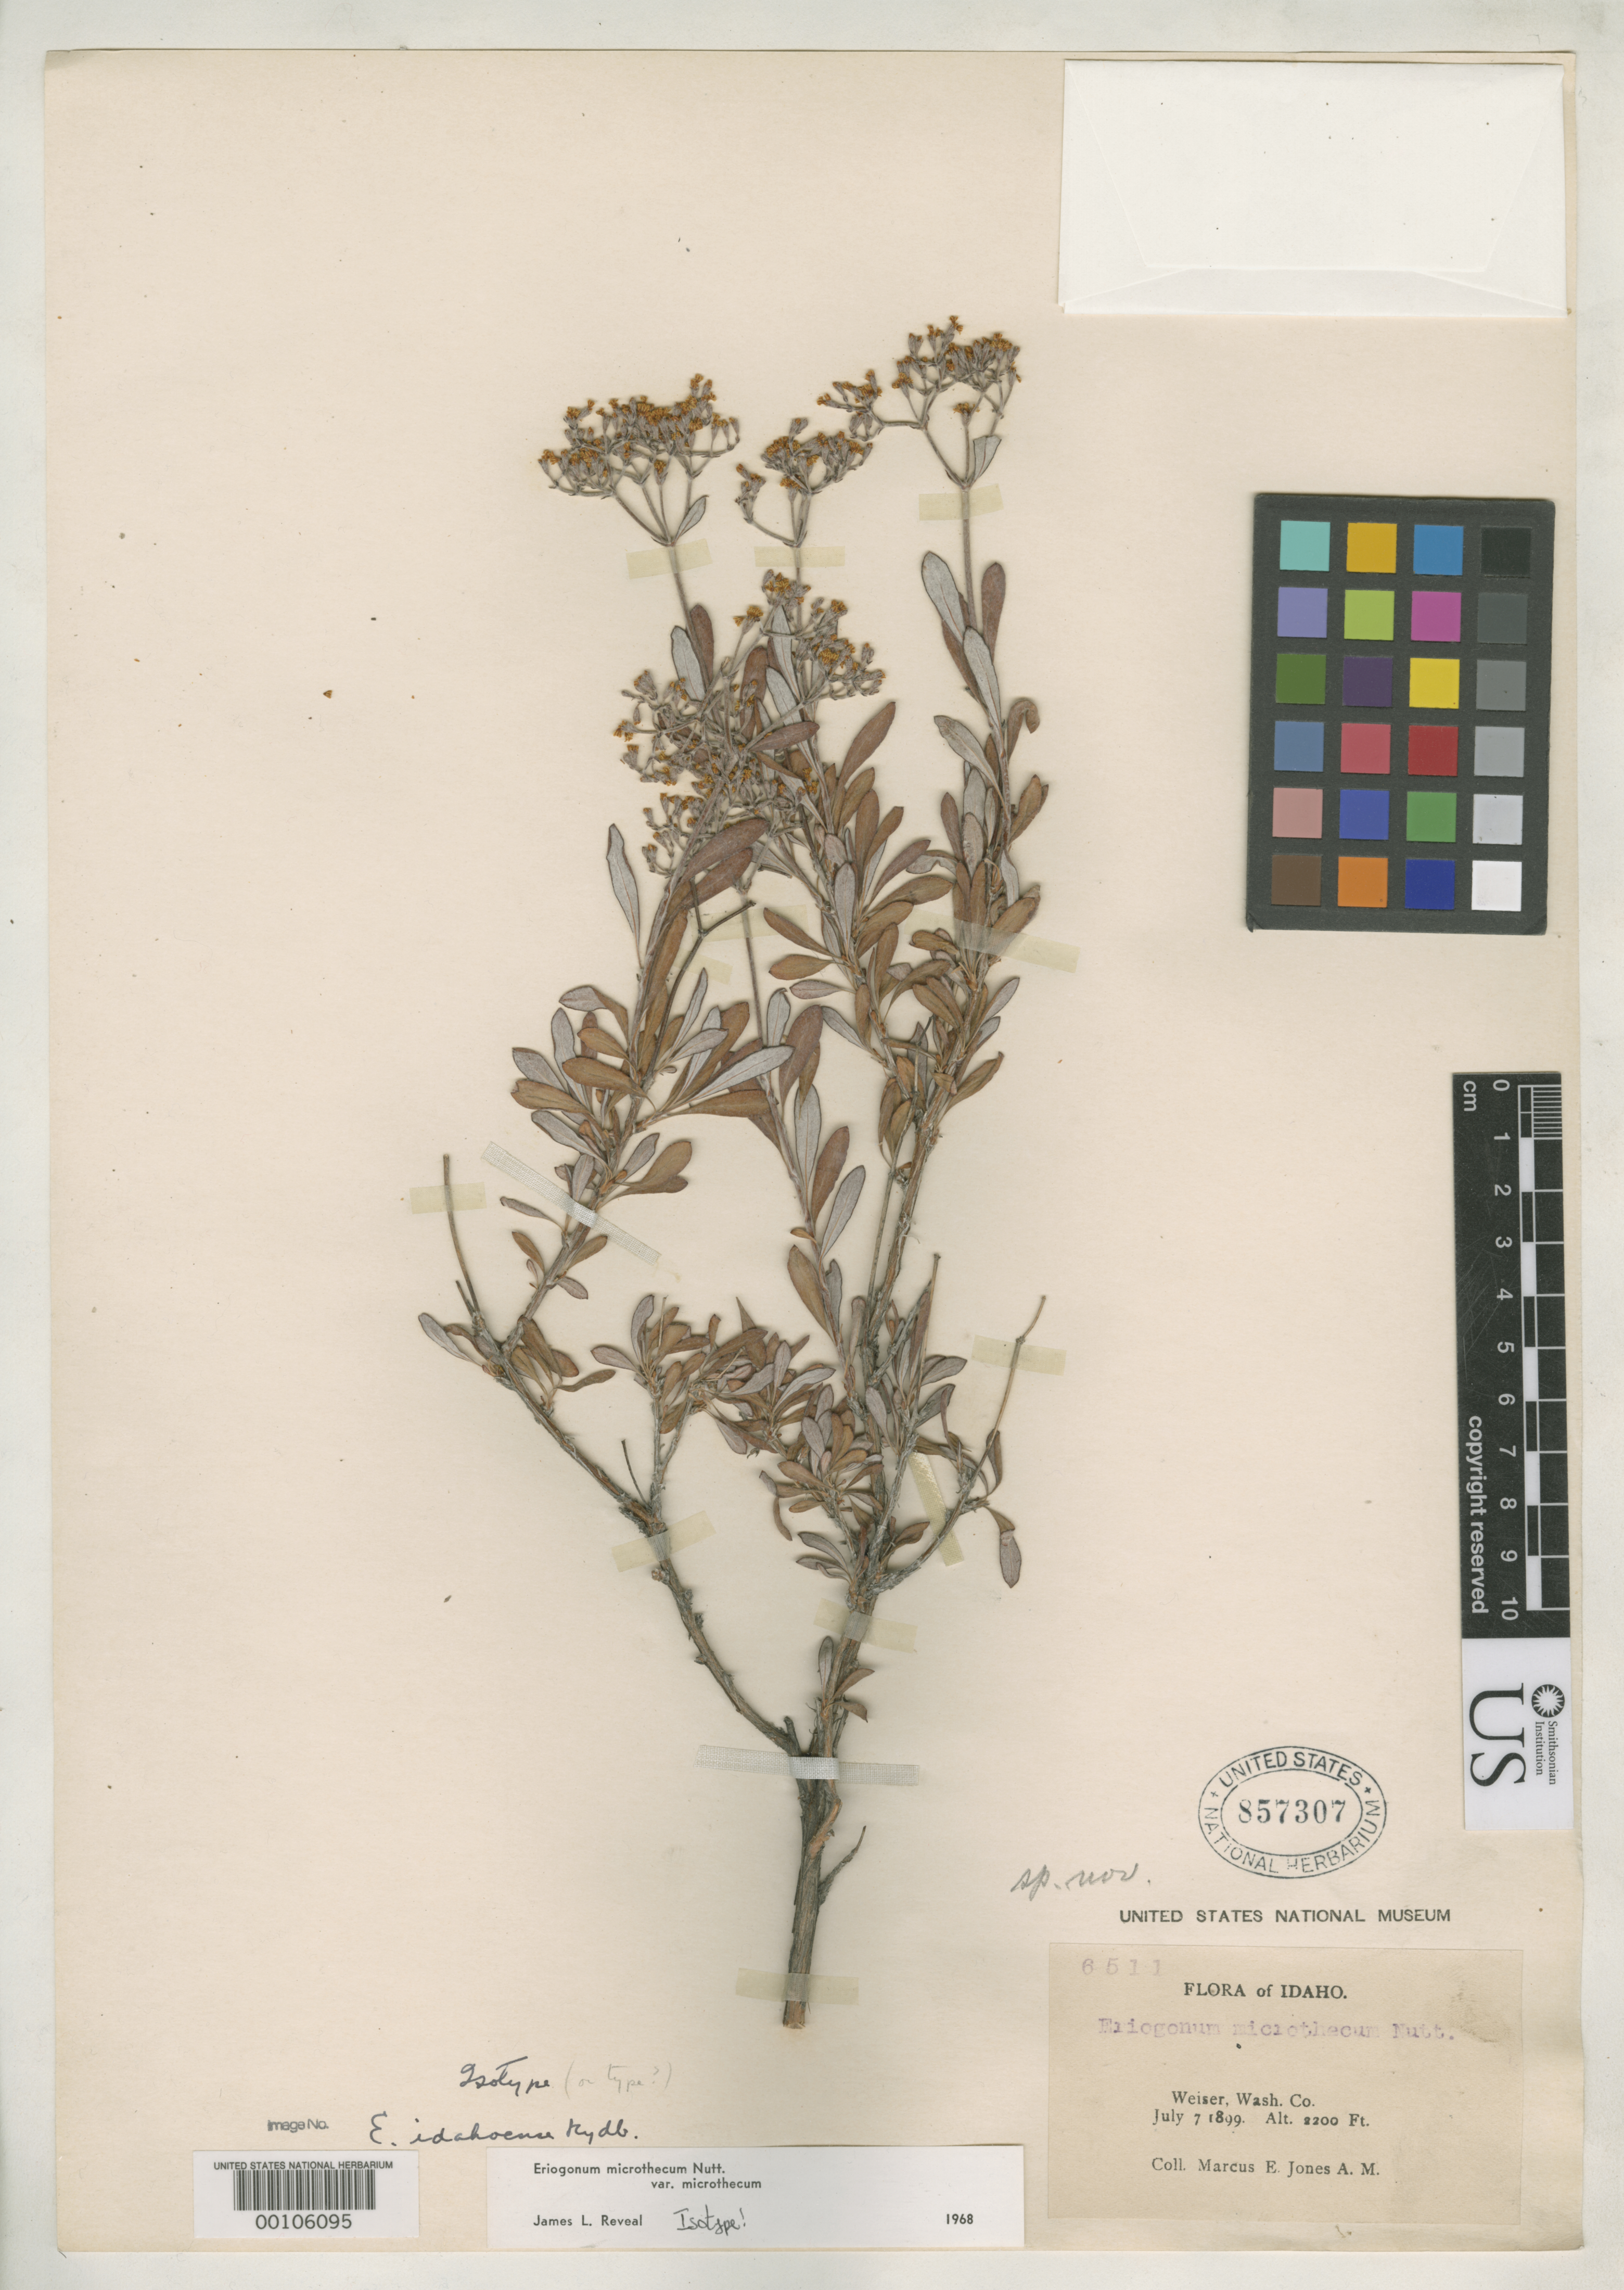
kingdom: Plantae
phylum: Tracheophyta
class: Magnoliopsida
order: Caryophyllales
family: Polygonaceae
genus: Eriogonum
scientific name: Eriogonum idahoense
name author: Rydb.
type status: Isotype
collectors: M. E. Jones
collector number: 6511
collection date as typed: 07 Jul 1899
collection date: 1899-07-07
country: United States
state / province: Idaho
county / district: Washington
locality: Near Weiser.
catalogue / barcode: US 857307